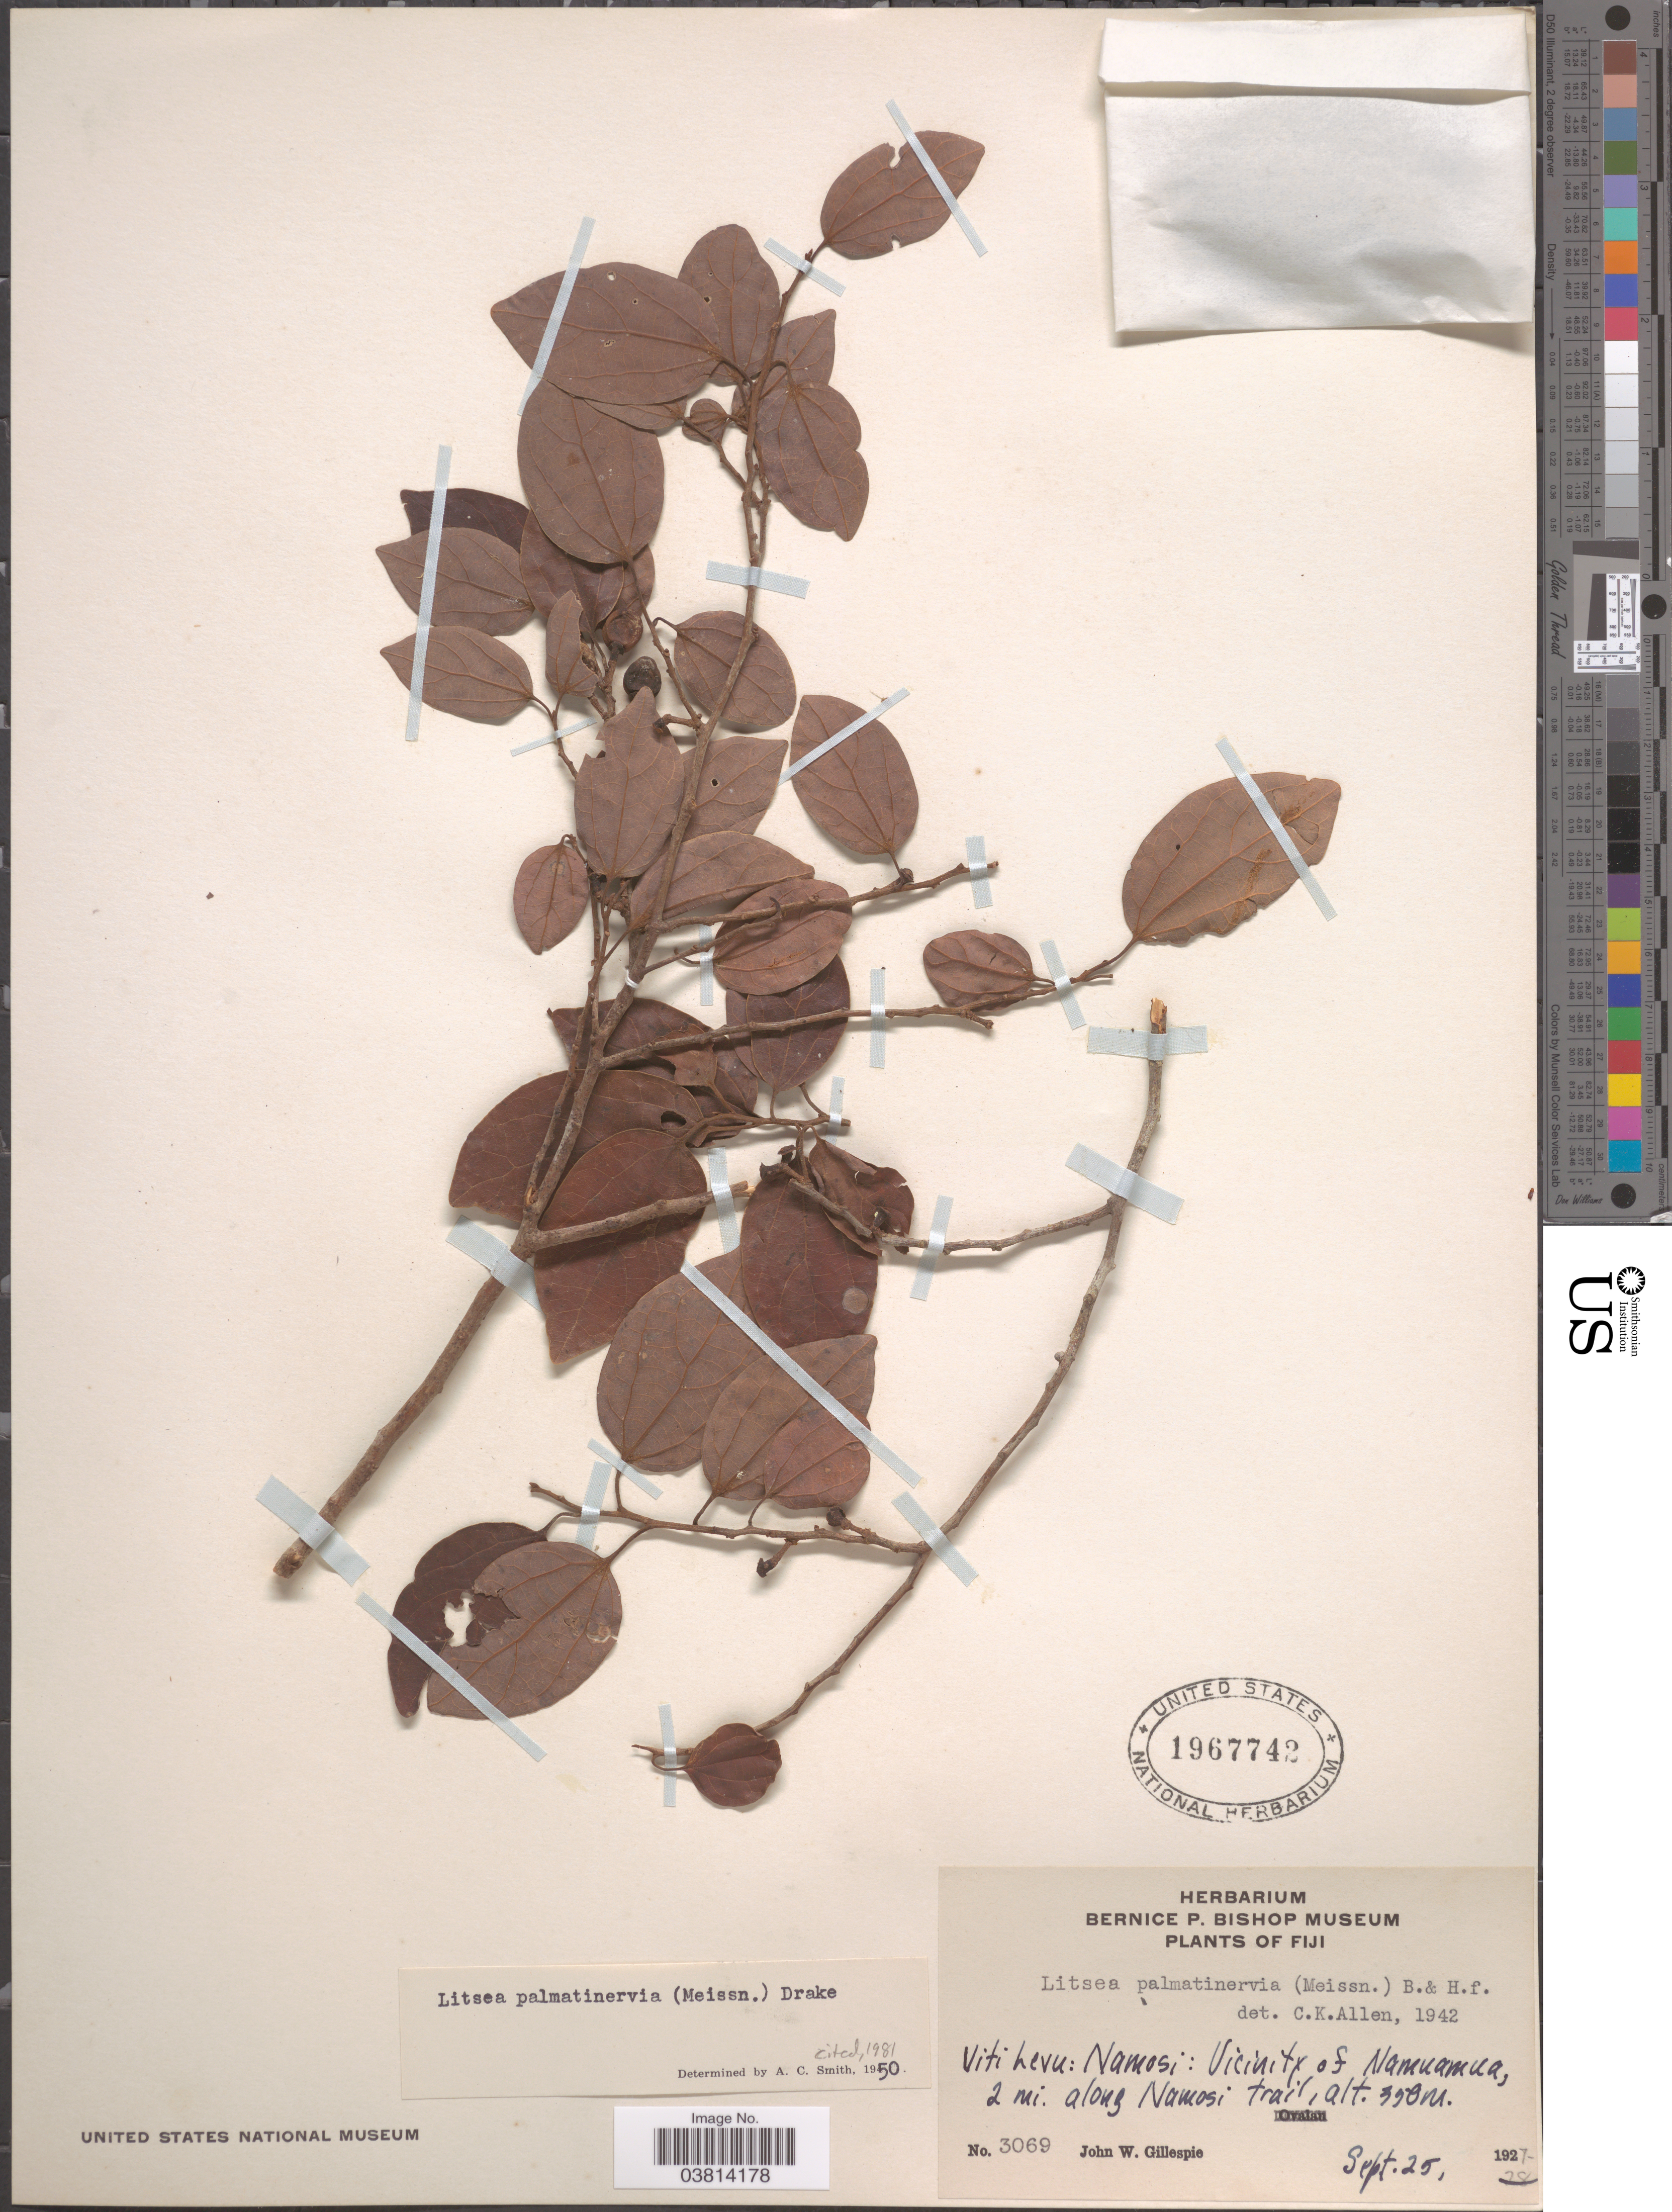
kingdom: Plantae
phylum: Tracheophyta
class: Magnoliopsida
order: Laurales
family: Lauraceae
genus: Litsea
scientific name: Litsea palmatinervia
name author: (Meisn.) Drake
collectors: J. W. Gillespie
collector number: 3069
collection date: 1927-09-25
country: Fiji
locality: Viti Levu: Namosi: Vicinity of Namuamua, 2 mi. along Namosi trail.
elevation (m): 350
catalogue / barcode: US 1967742